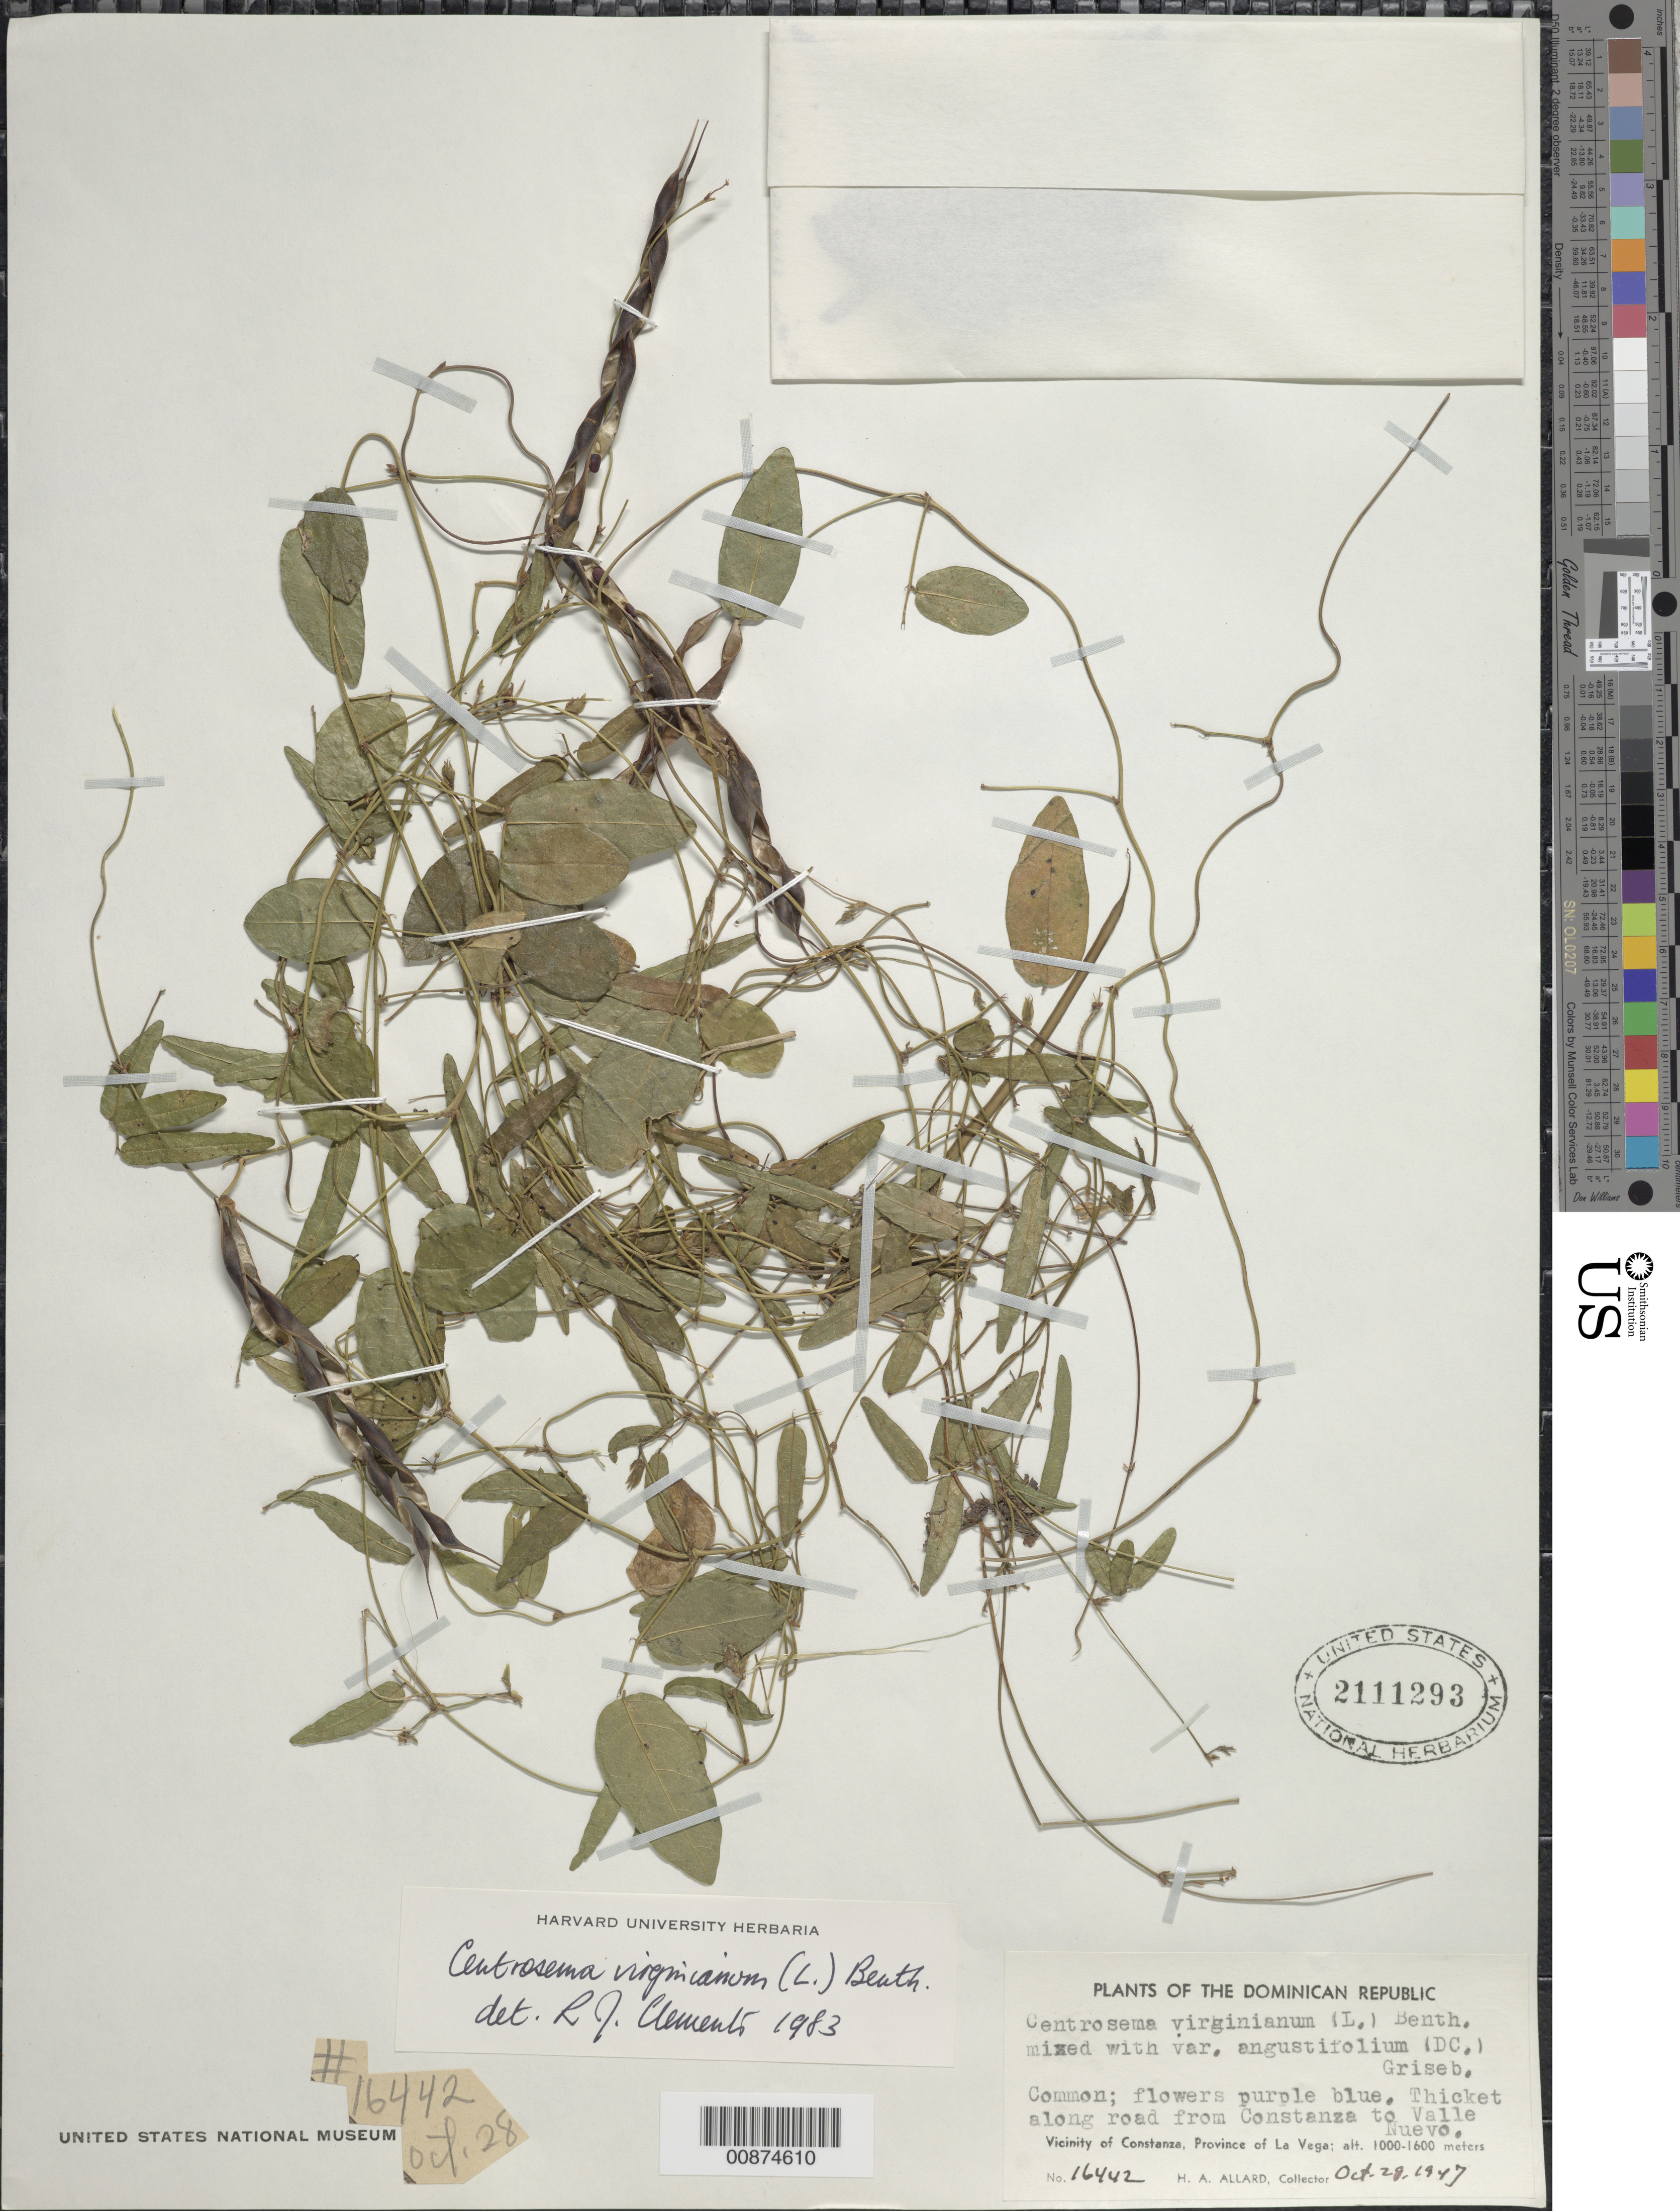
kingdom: Plantae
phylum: Tracheophyta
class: Magnoliopsida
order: Fabales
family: Fabaceae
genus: Centrosema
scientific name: Centrosema virginianum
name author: (L.) Benth.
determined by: Clements, R. J.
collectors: H. A. Allard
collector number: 16442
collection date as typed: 28 Oct 1947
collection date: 1947-10-28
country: Dominican Republic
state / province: La Vega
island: Hispaniola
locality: Along road from Constanza to Valle Nuevo. Vicinity of Constanza.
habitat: Thicket along road.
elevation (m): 1000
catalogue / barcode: US 2111293